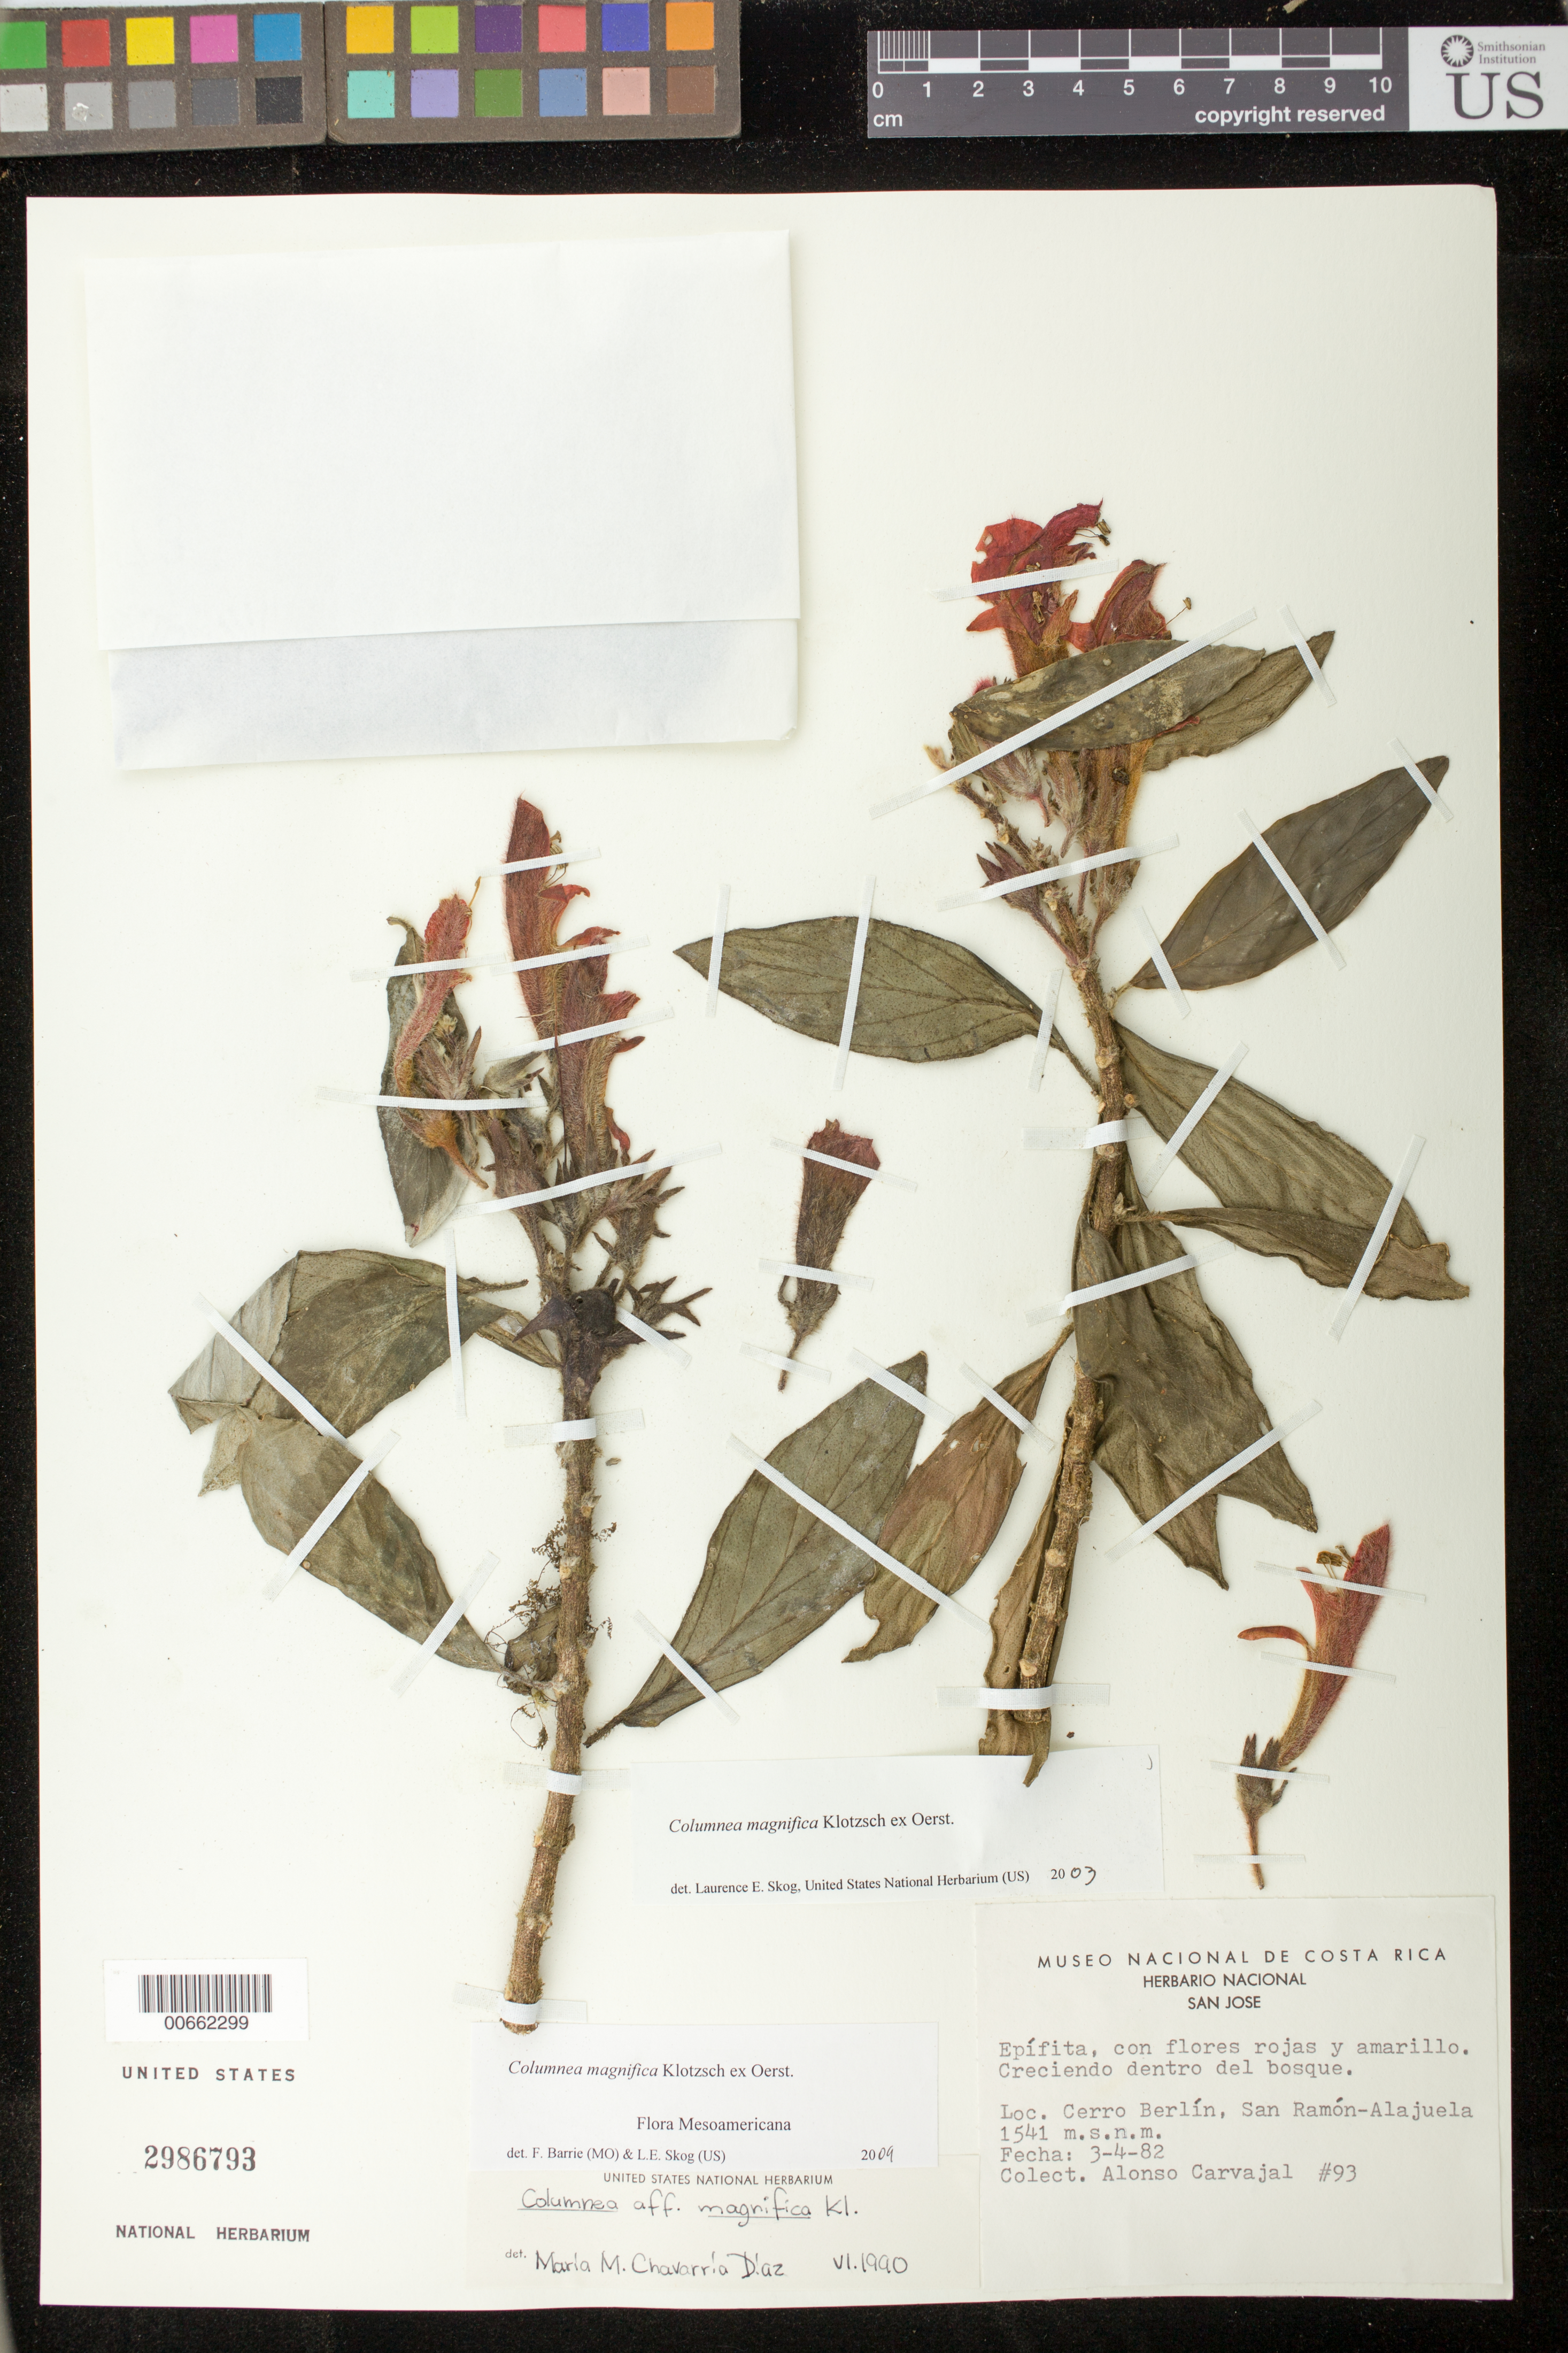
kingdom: Plantae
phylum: Tracheophyta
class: Magnoliopsida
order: Lamiales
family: Gesneriaceae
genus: Columnea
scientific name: Columnea magnifica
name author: Klotzsch ex Oerst.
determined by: Skog, Laurence E.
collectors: A. Carvajal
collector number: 93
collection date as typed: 03 Apr 1982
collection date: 1982-04-03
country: Costa Rica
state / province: Alajuela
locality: Cerro Berlín, San Ramó - Alajuela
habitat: Creciendo dentro del bosque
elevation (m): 1541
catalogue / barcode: US 2986793